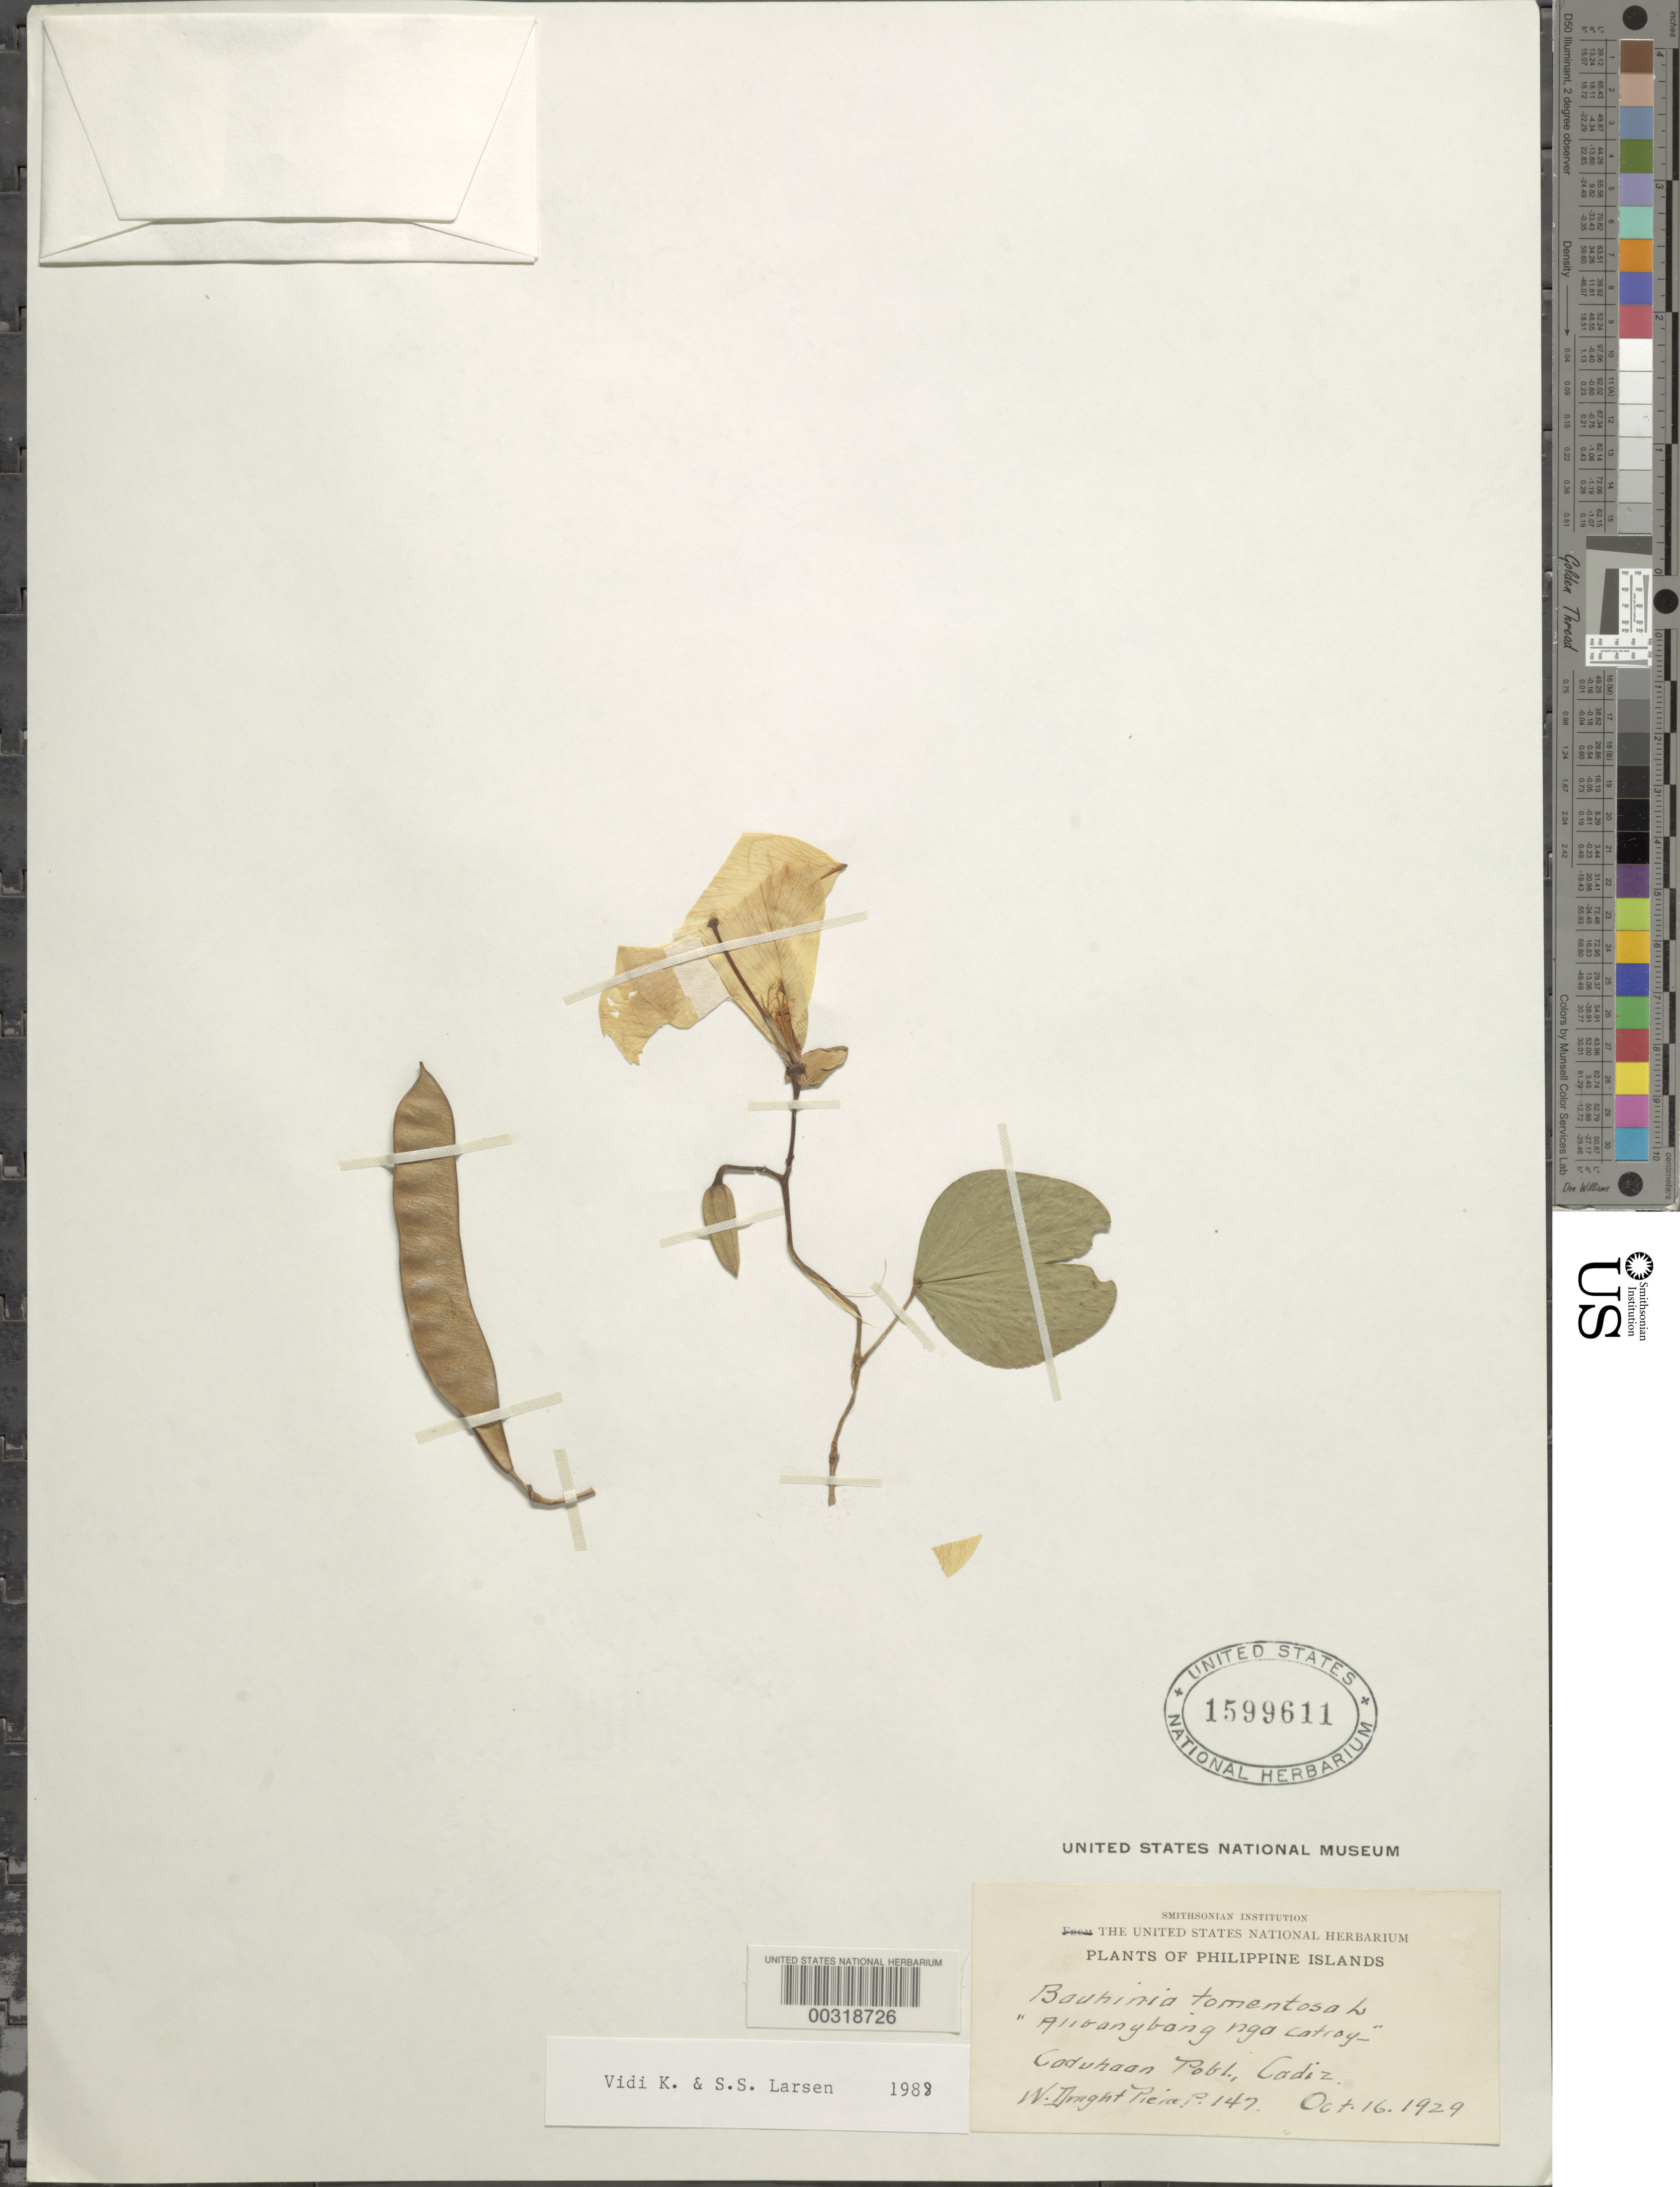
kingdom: Plantae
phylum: Tracheophyta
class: Magnoliopsida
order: Fabales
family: Fabaceae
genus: Bauhinia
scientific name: Bauhinia tomentosa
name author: L.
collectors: W. Pierce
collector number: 147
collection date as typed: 16 Oct 1929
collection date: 1929-10-16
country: Philippines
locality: Caduhaan pobl., cadiz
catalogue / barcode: US 1599611